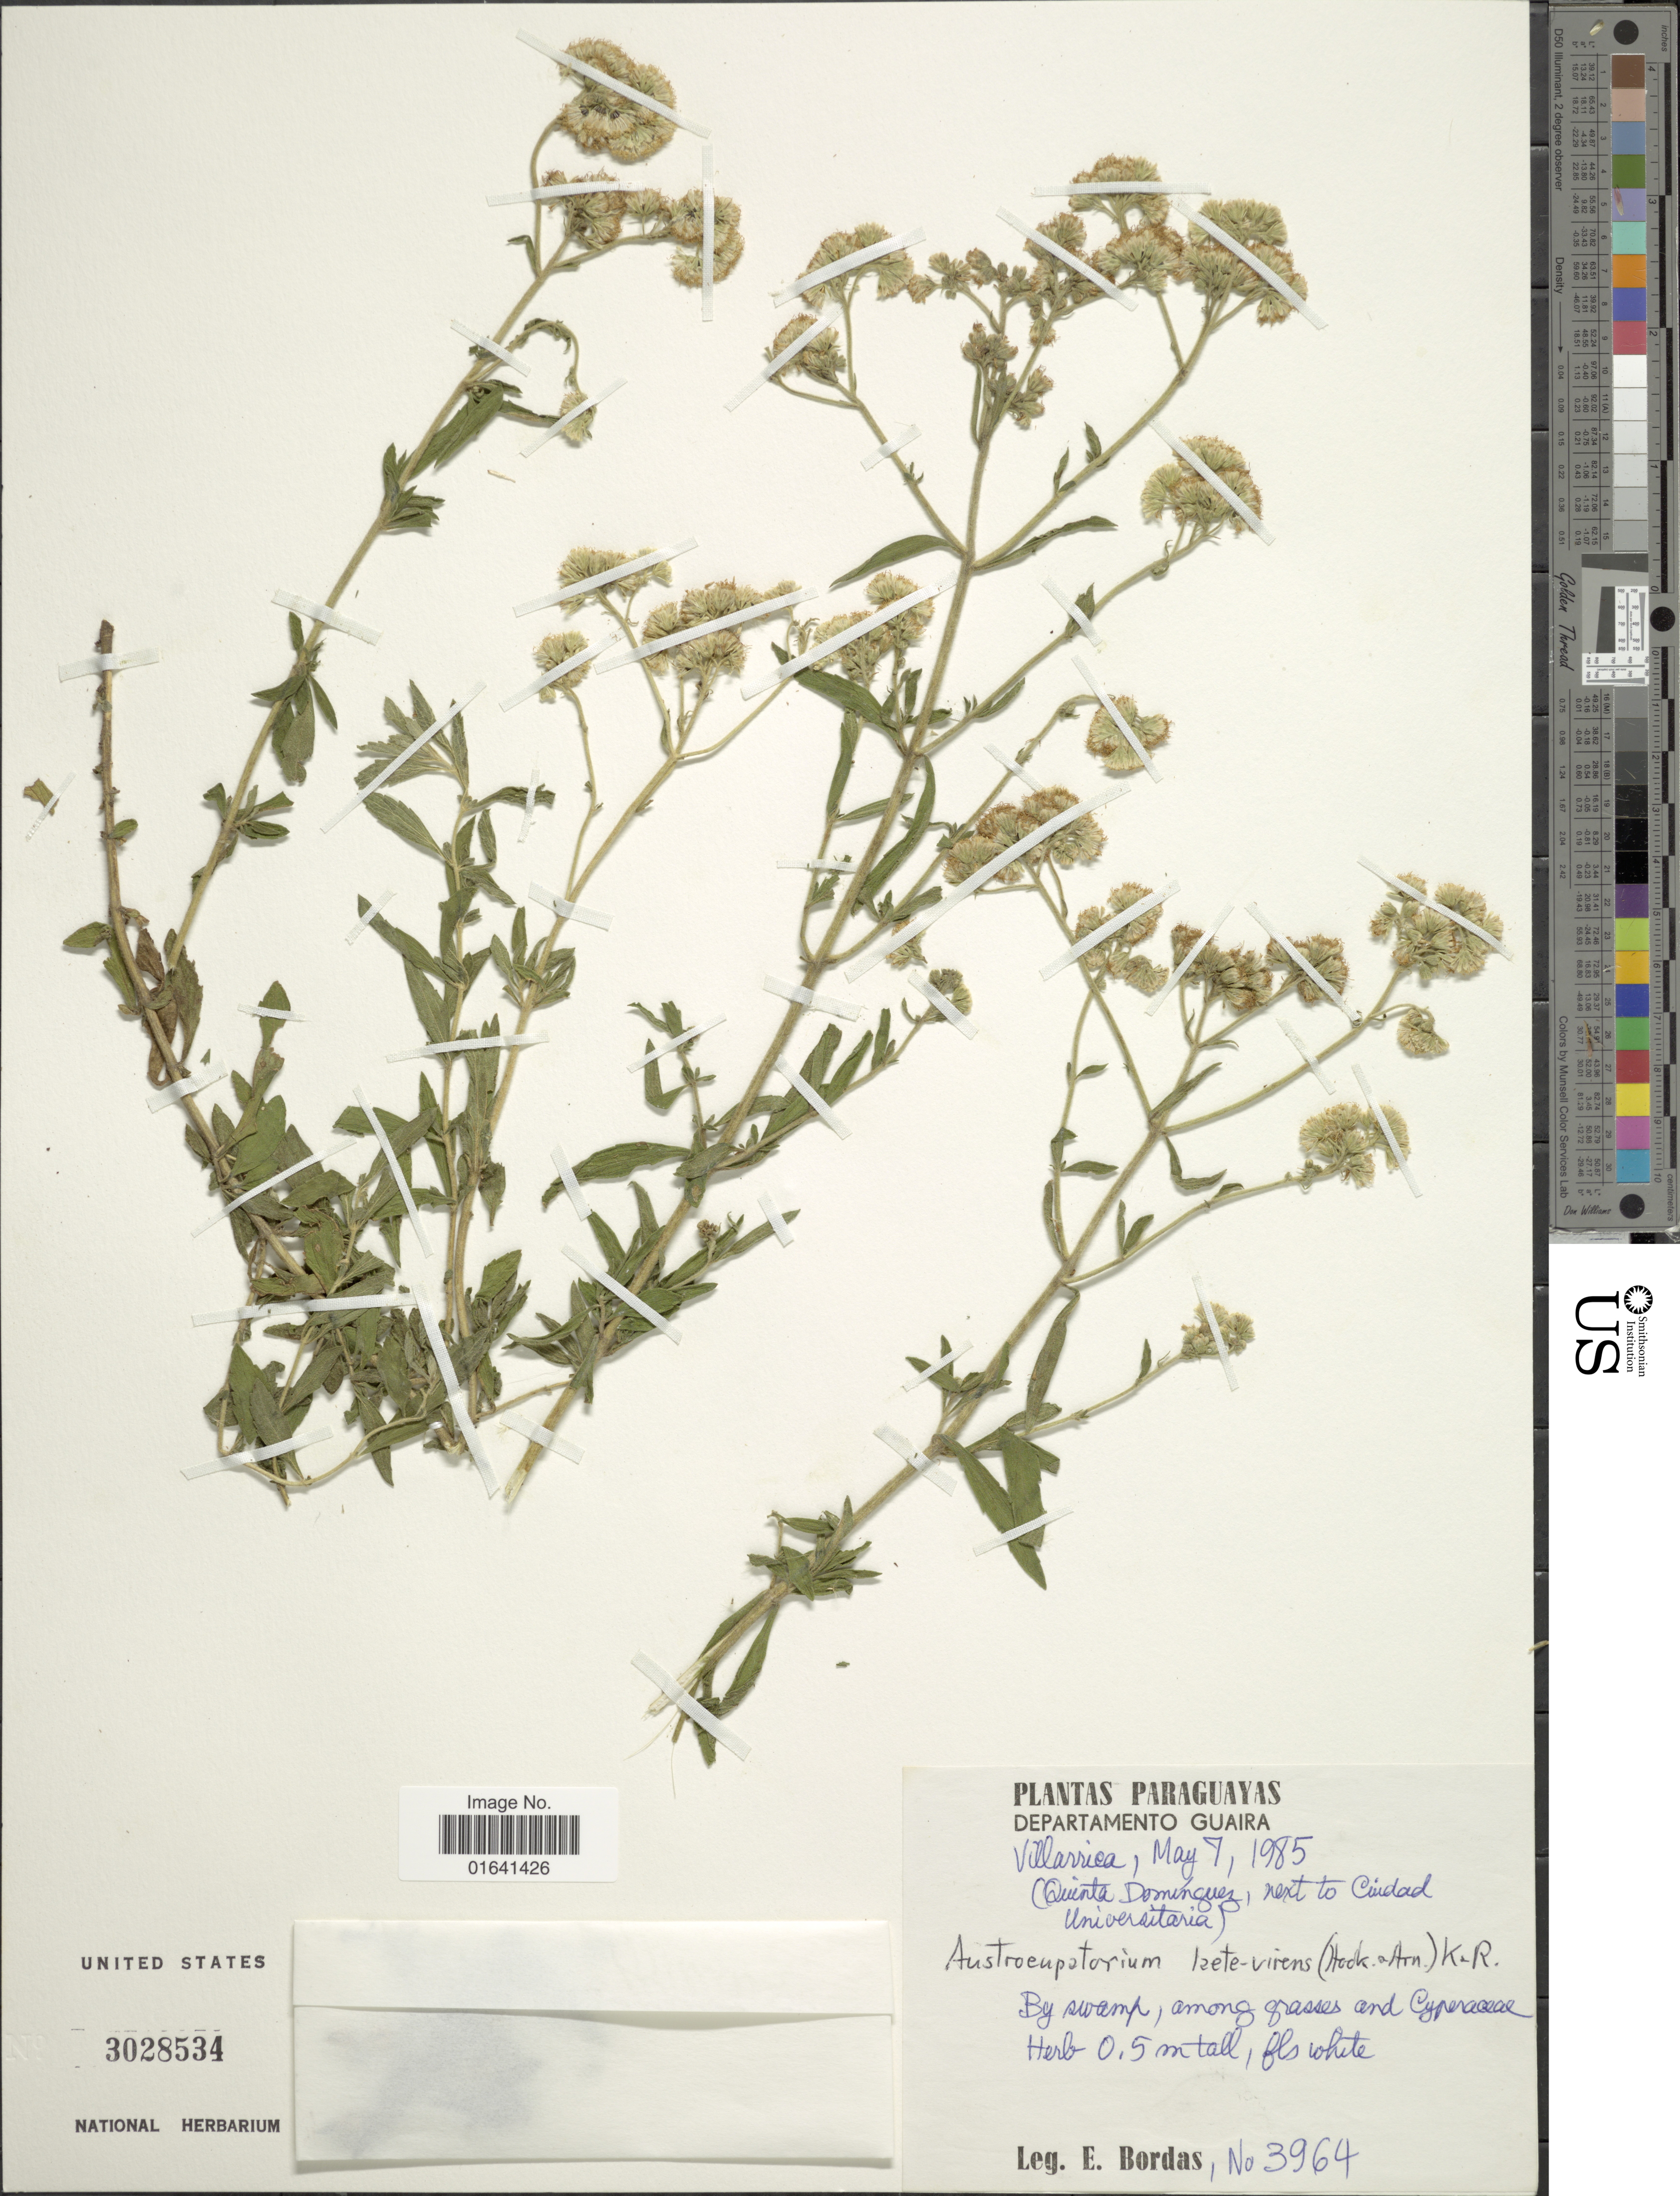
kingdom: Plantae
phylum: Tracheophyta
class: Magnoliopsida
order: Asterales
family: Asteraceae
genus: Austroeupatorium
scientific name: Austroeupatorium laete-virens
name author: (Hook. & Arn.) R.M. King & H. Rob.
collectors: E. Bordas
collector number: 3964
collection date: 1985-05-07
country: Paraguay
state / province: Guaira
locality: Departamento Guaita, Villarica, (Quinta Domínguez, nx to Coudad Universitaria)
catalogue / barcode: US 3028534